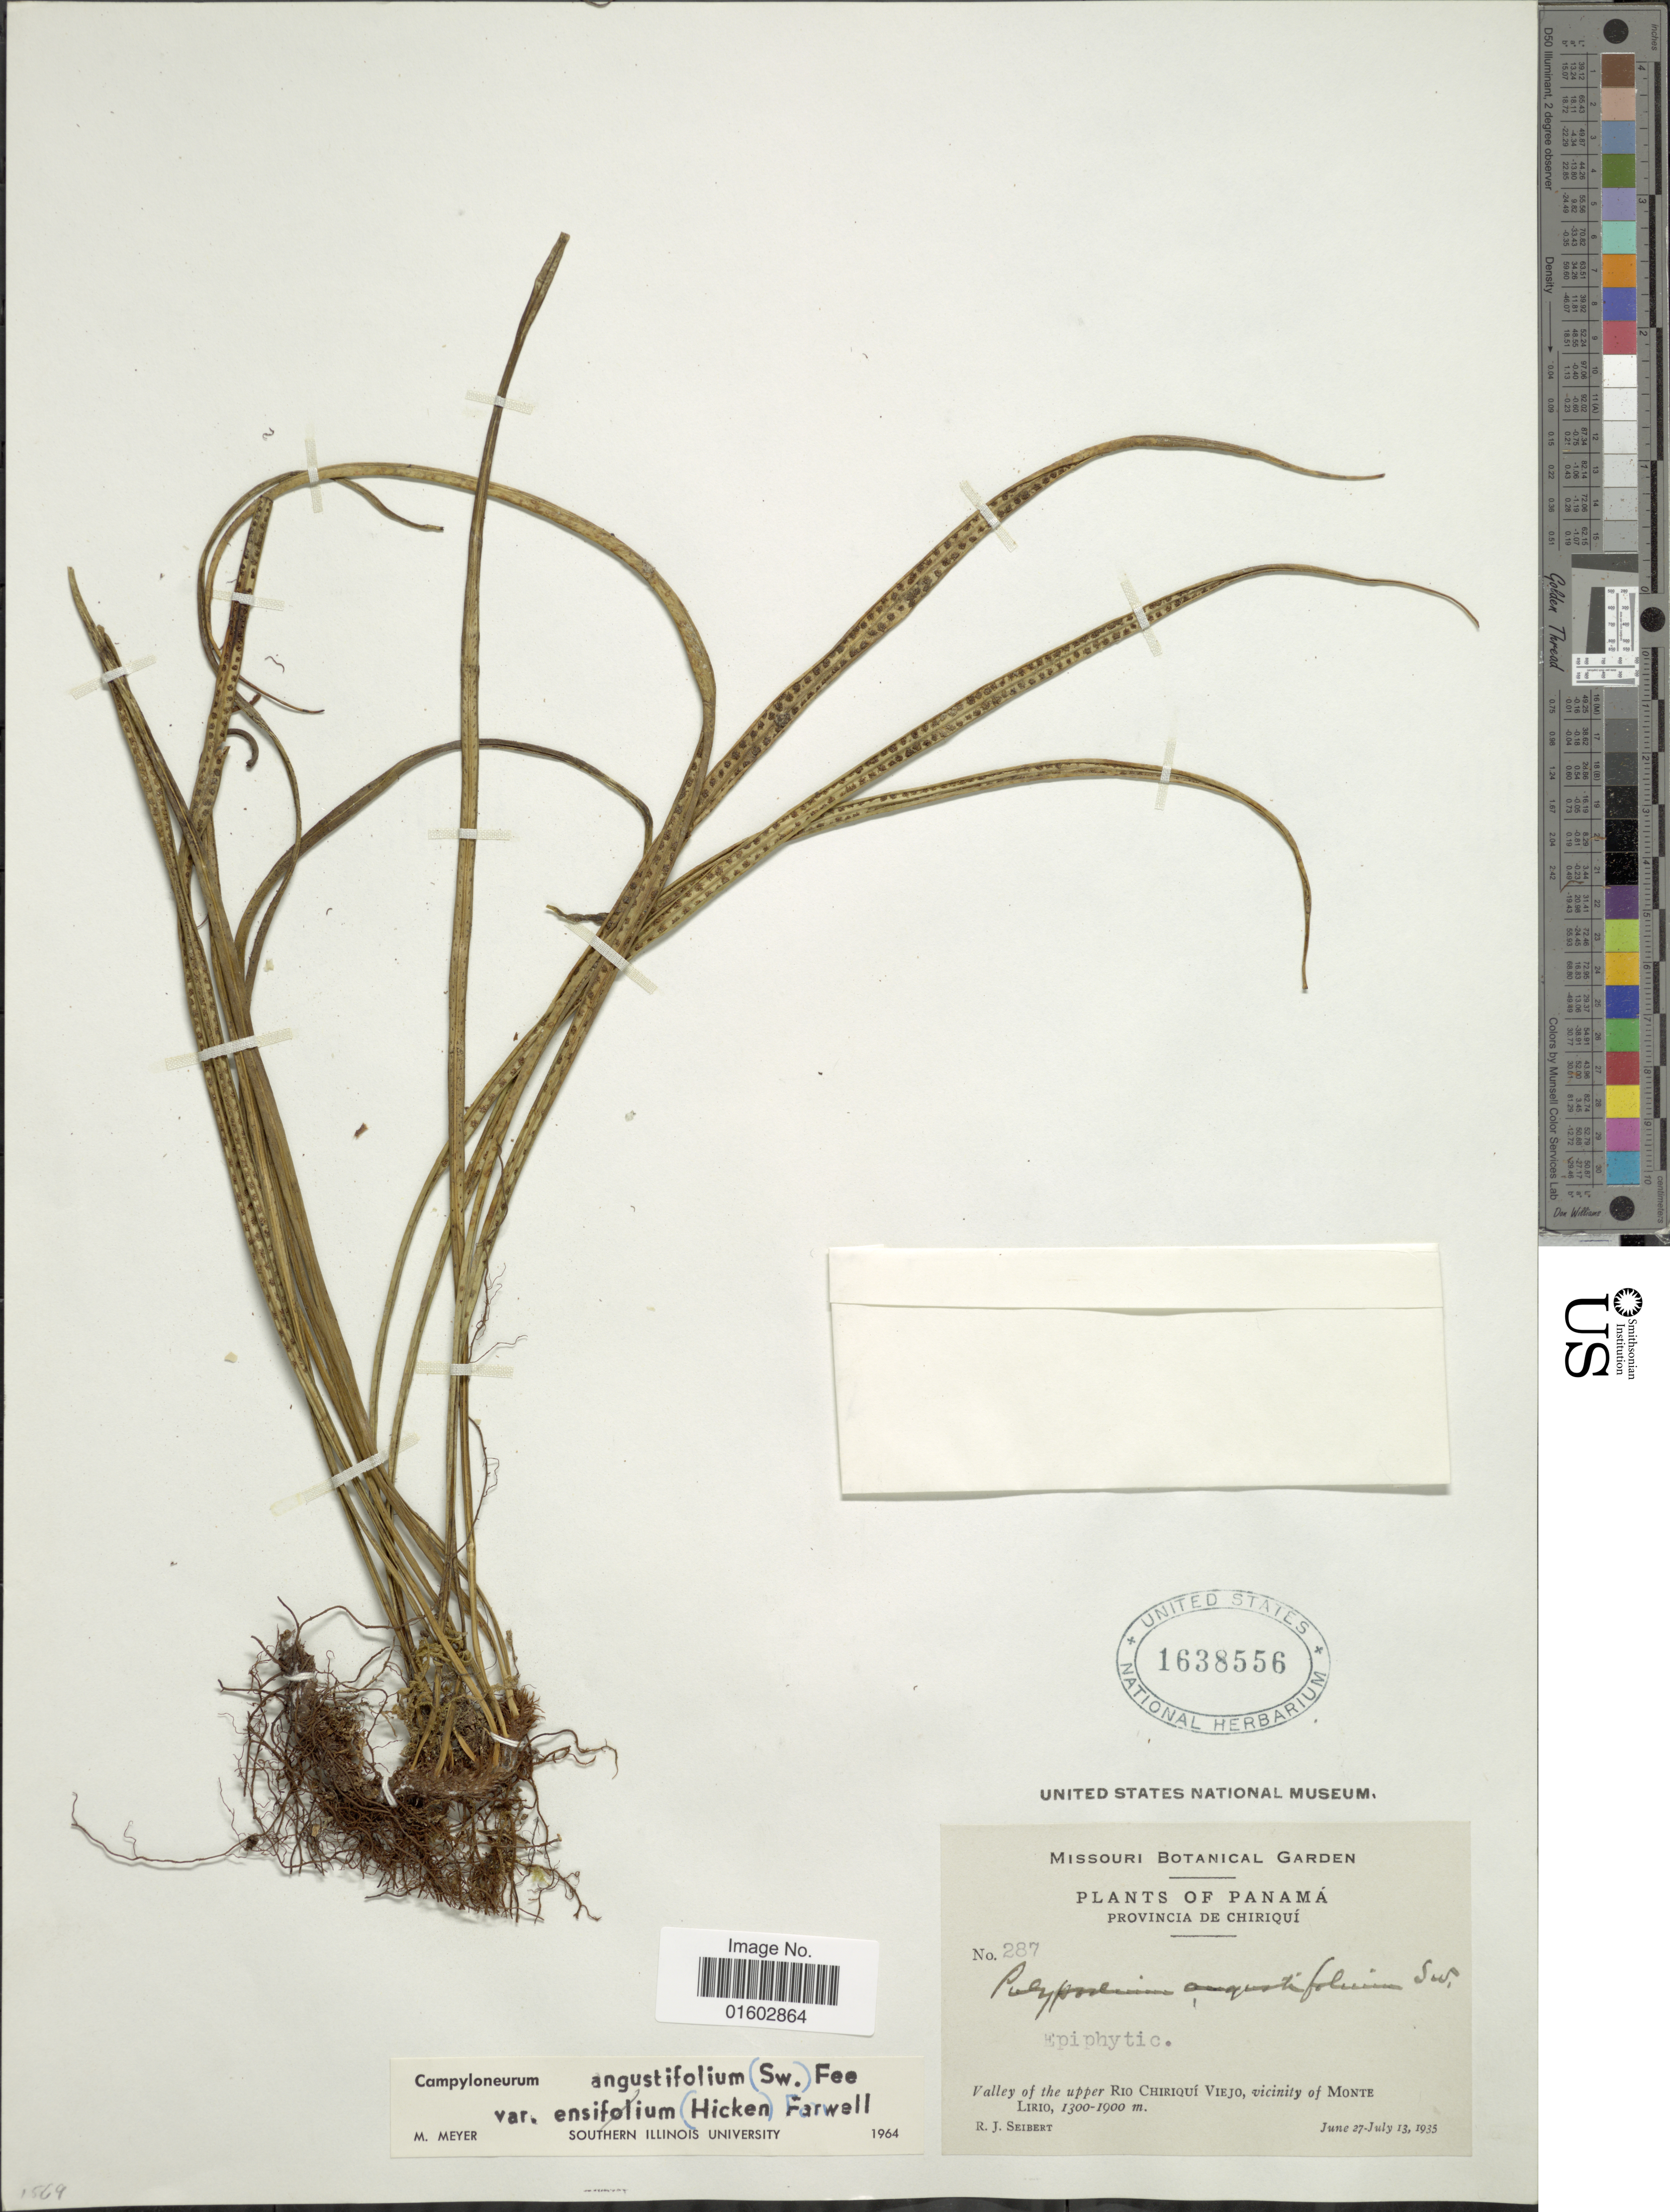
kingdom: Plantae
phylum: Tracheophyta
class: Polypodiopsida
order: Polypodiales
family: Polypodiaceae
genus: Campyloneurum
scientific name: Campyloneurum angustifolium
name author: (Sw.) Fée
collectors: R. J. Seibert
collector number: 287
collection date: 1935-06-27/1935-07-13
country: Panama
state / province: Chiriqui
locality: Valley of the upper Rio Chirique Viejo, Vicinity of Monte Lirio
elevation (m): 1300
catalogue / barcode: US 1638556